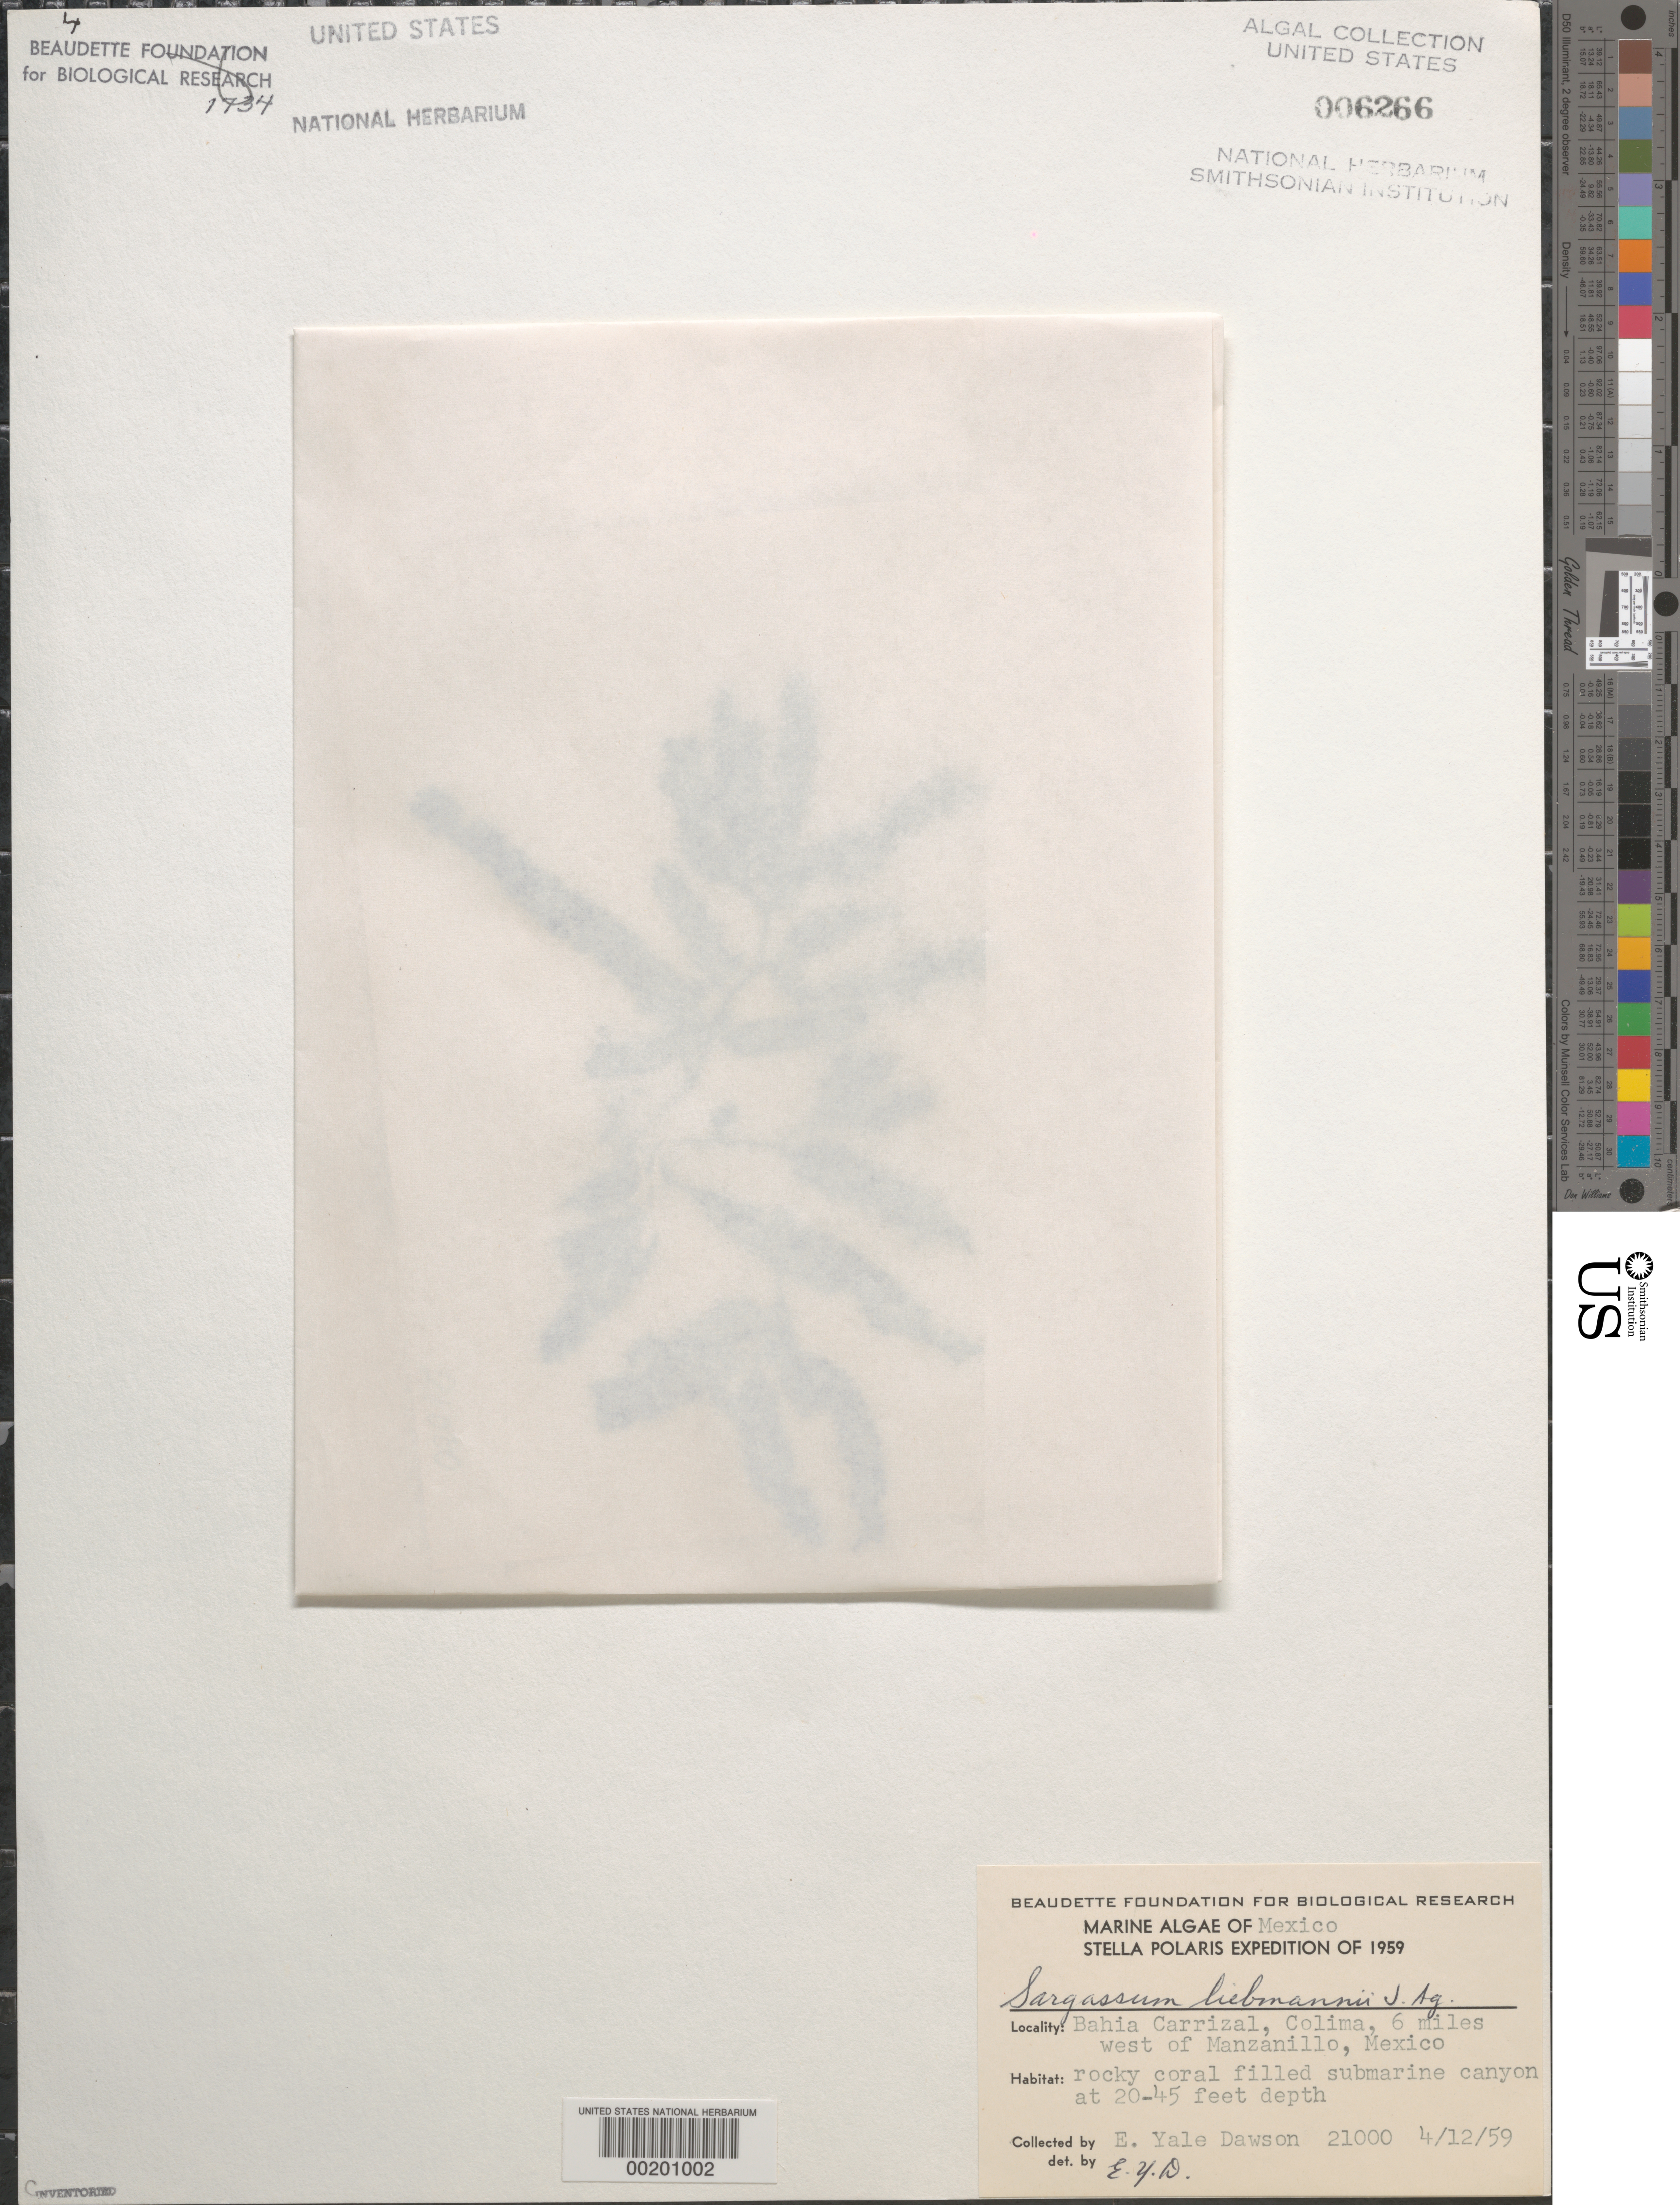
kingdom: Chromista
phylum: Ochrophyta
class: Phaeophyceae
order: Fucales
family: Sargassaceae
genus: Sargassum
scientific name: Sargassum liebmannii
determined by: Dawson, E. Y.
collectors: E. Y. Dawson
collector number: EYD 21000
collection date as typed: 12 Apr 1959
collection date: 1959-04-12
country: Mexico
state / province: Colima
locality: Bahia Carrizal, 6 miles west of Manzanillo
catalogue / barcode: US 6266